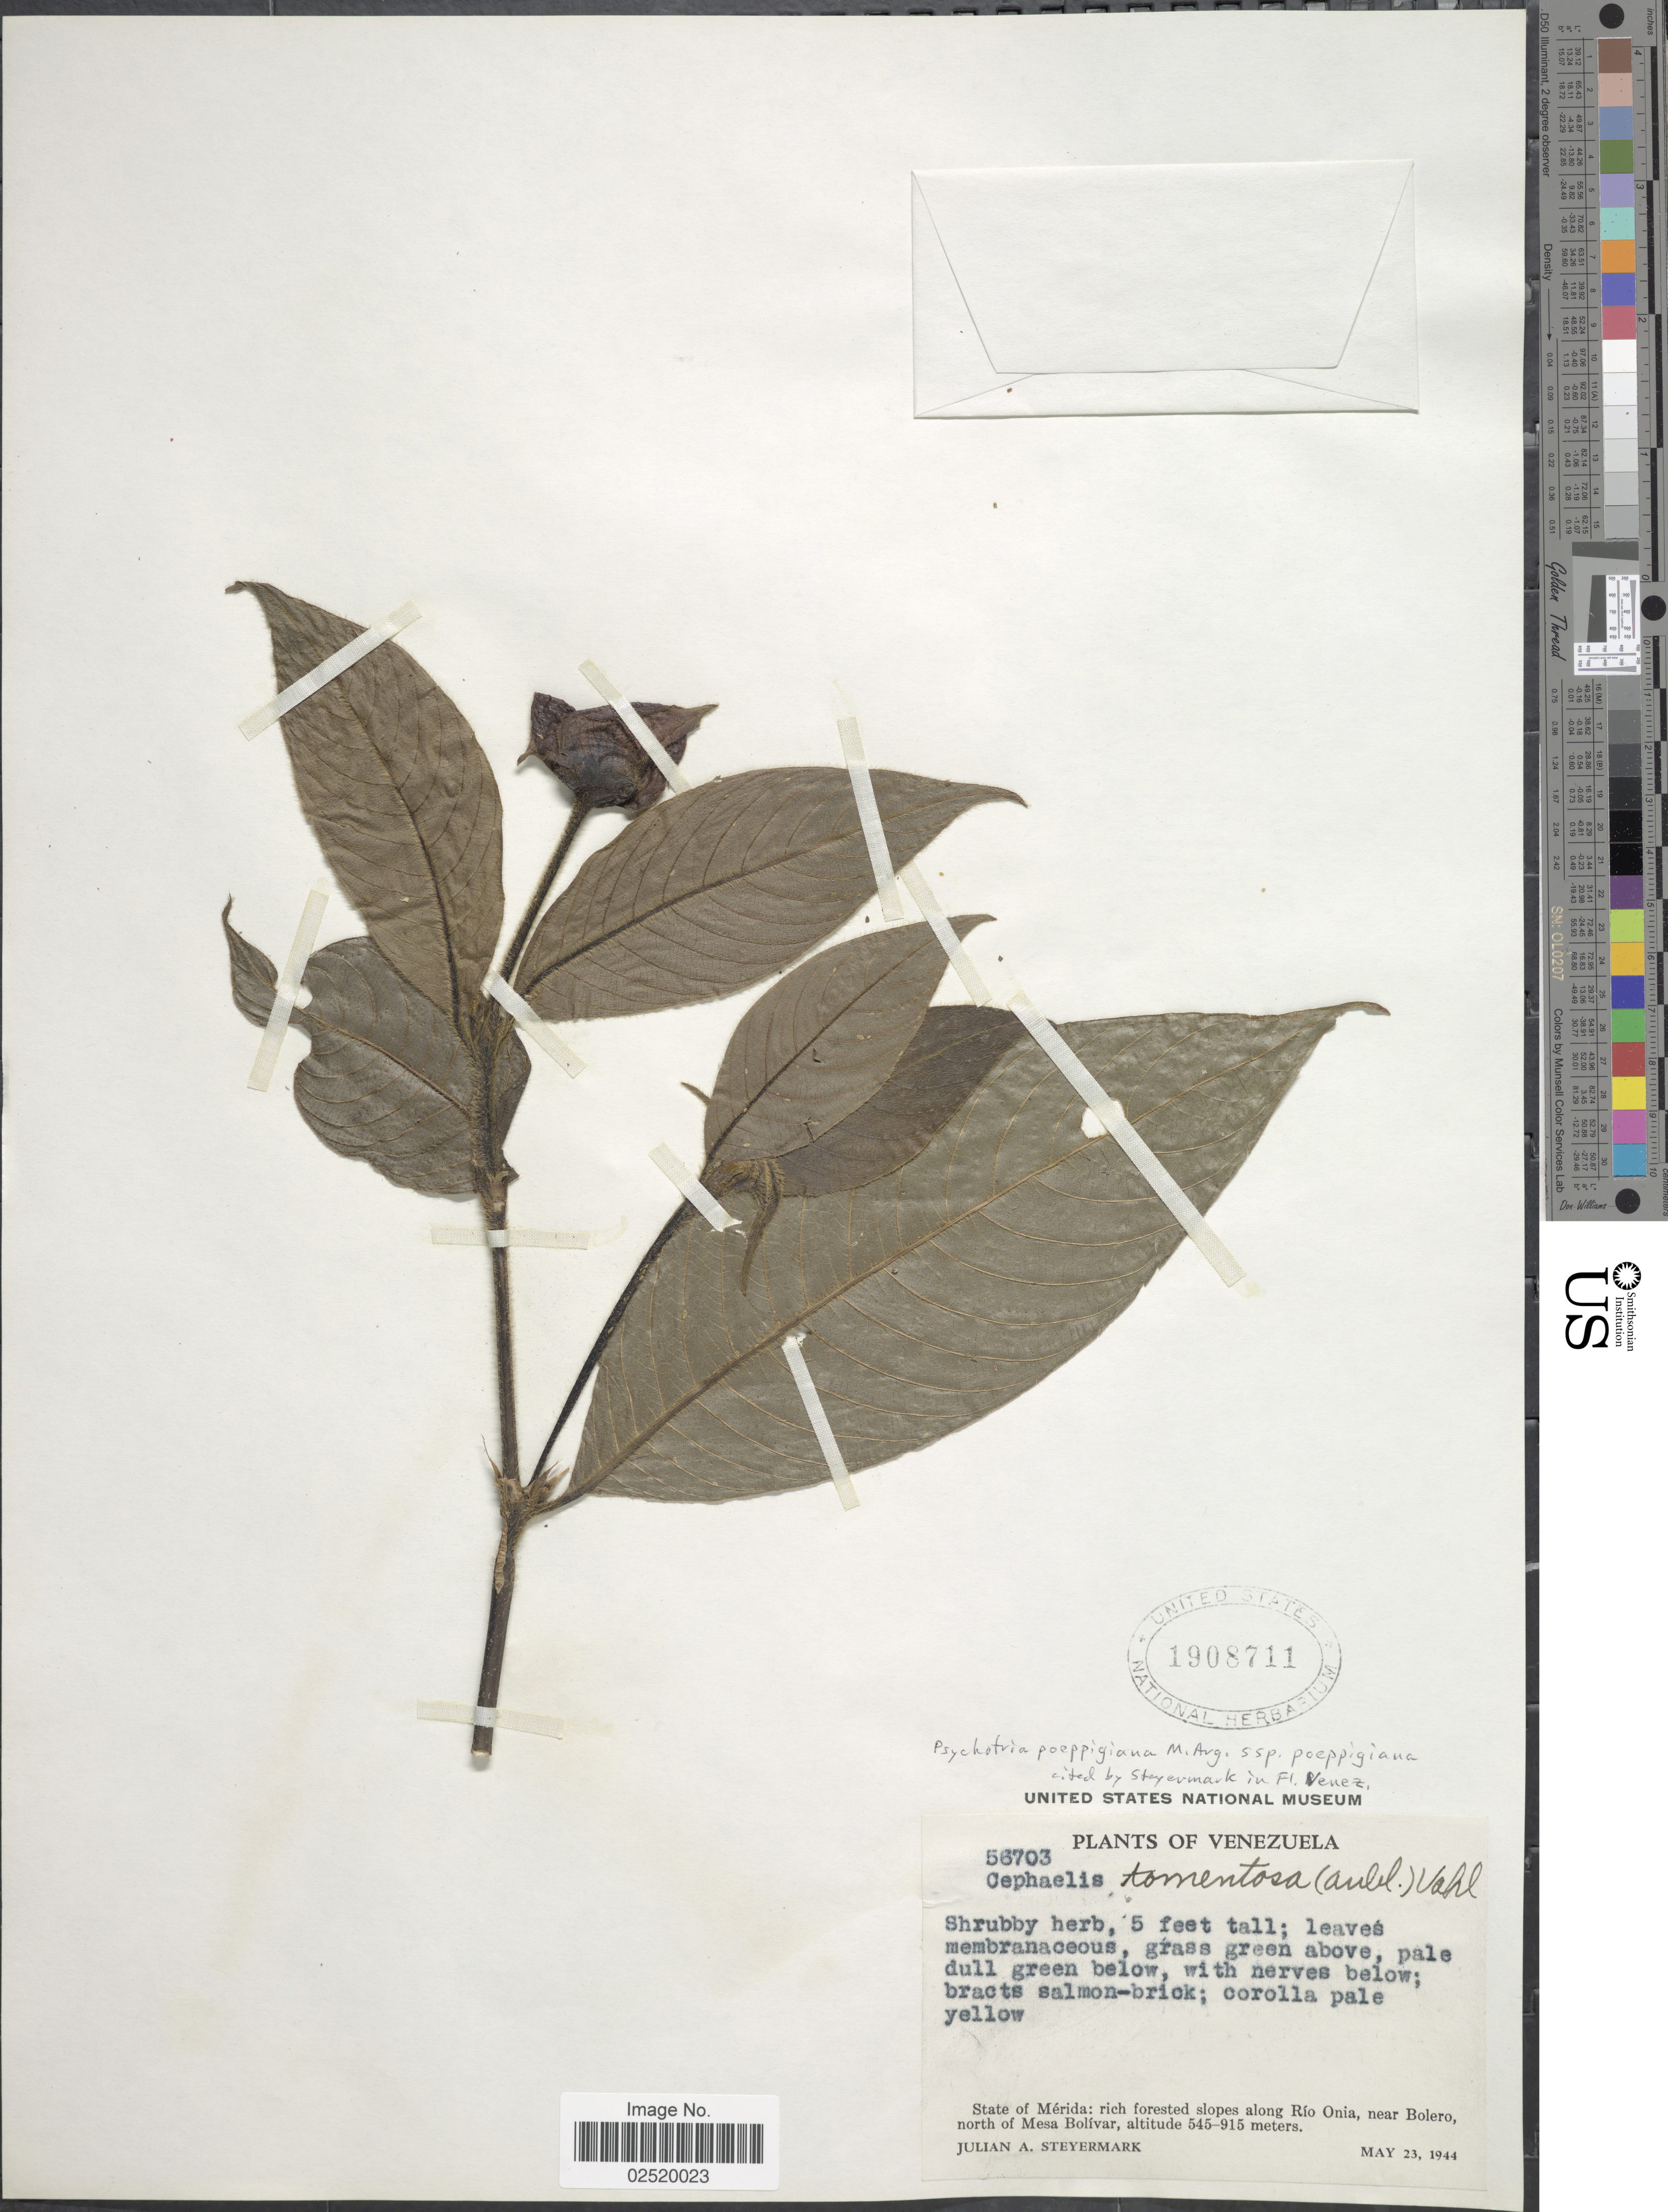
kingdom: Plantae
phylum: Tracheophyta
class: Magnoliopsida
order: Gentianales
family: Rubiaceae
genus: Psychotria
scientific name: Psychotria poeppigiana subsp. poeppigiana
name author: Müll. Arg.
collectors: J. Steyermark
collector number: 56703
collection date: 1944-05-23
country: Venezuela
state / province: Mérida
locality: State of Merida: rich forested slopes along Rio Onia, near Bolero, north of Mesa Bolivar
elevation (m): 545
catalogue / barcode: US 1908711